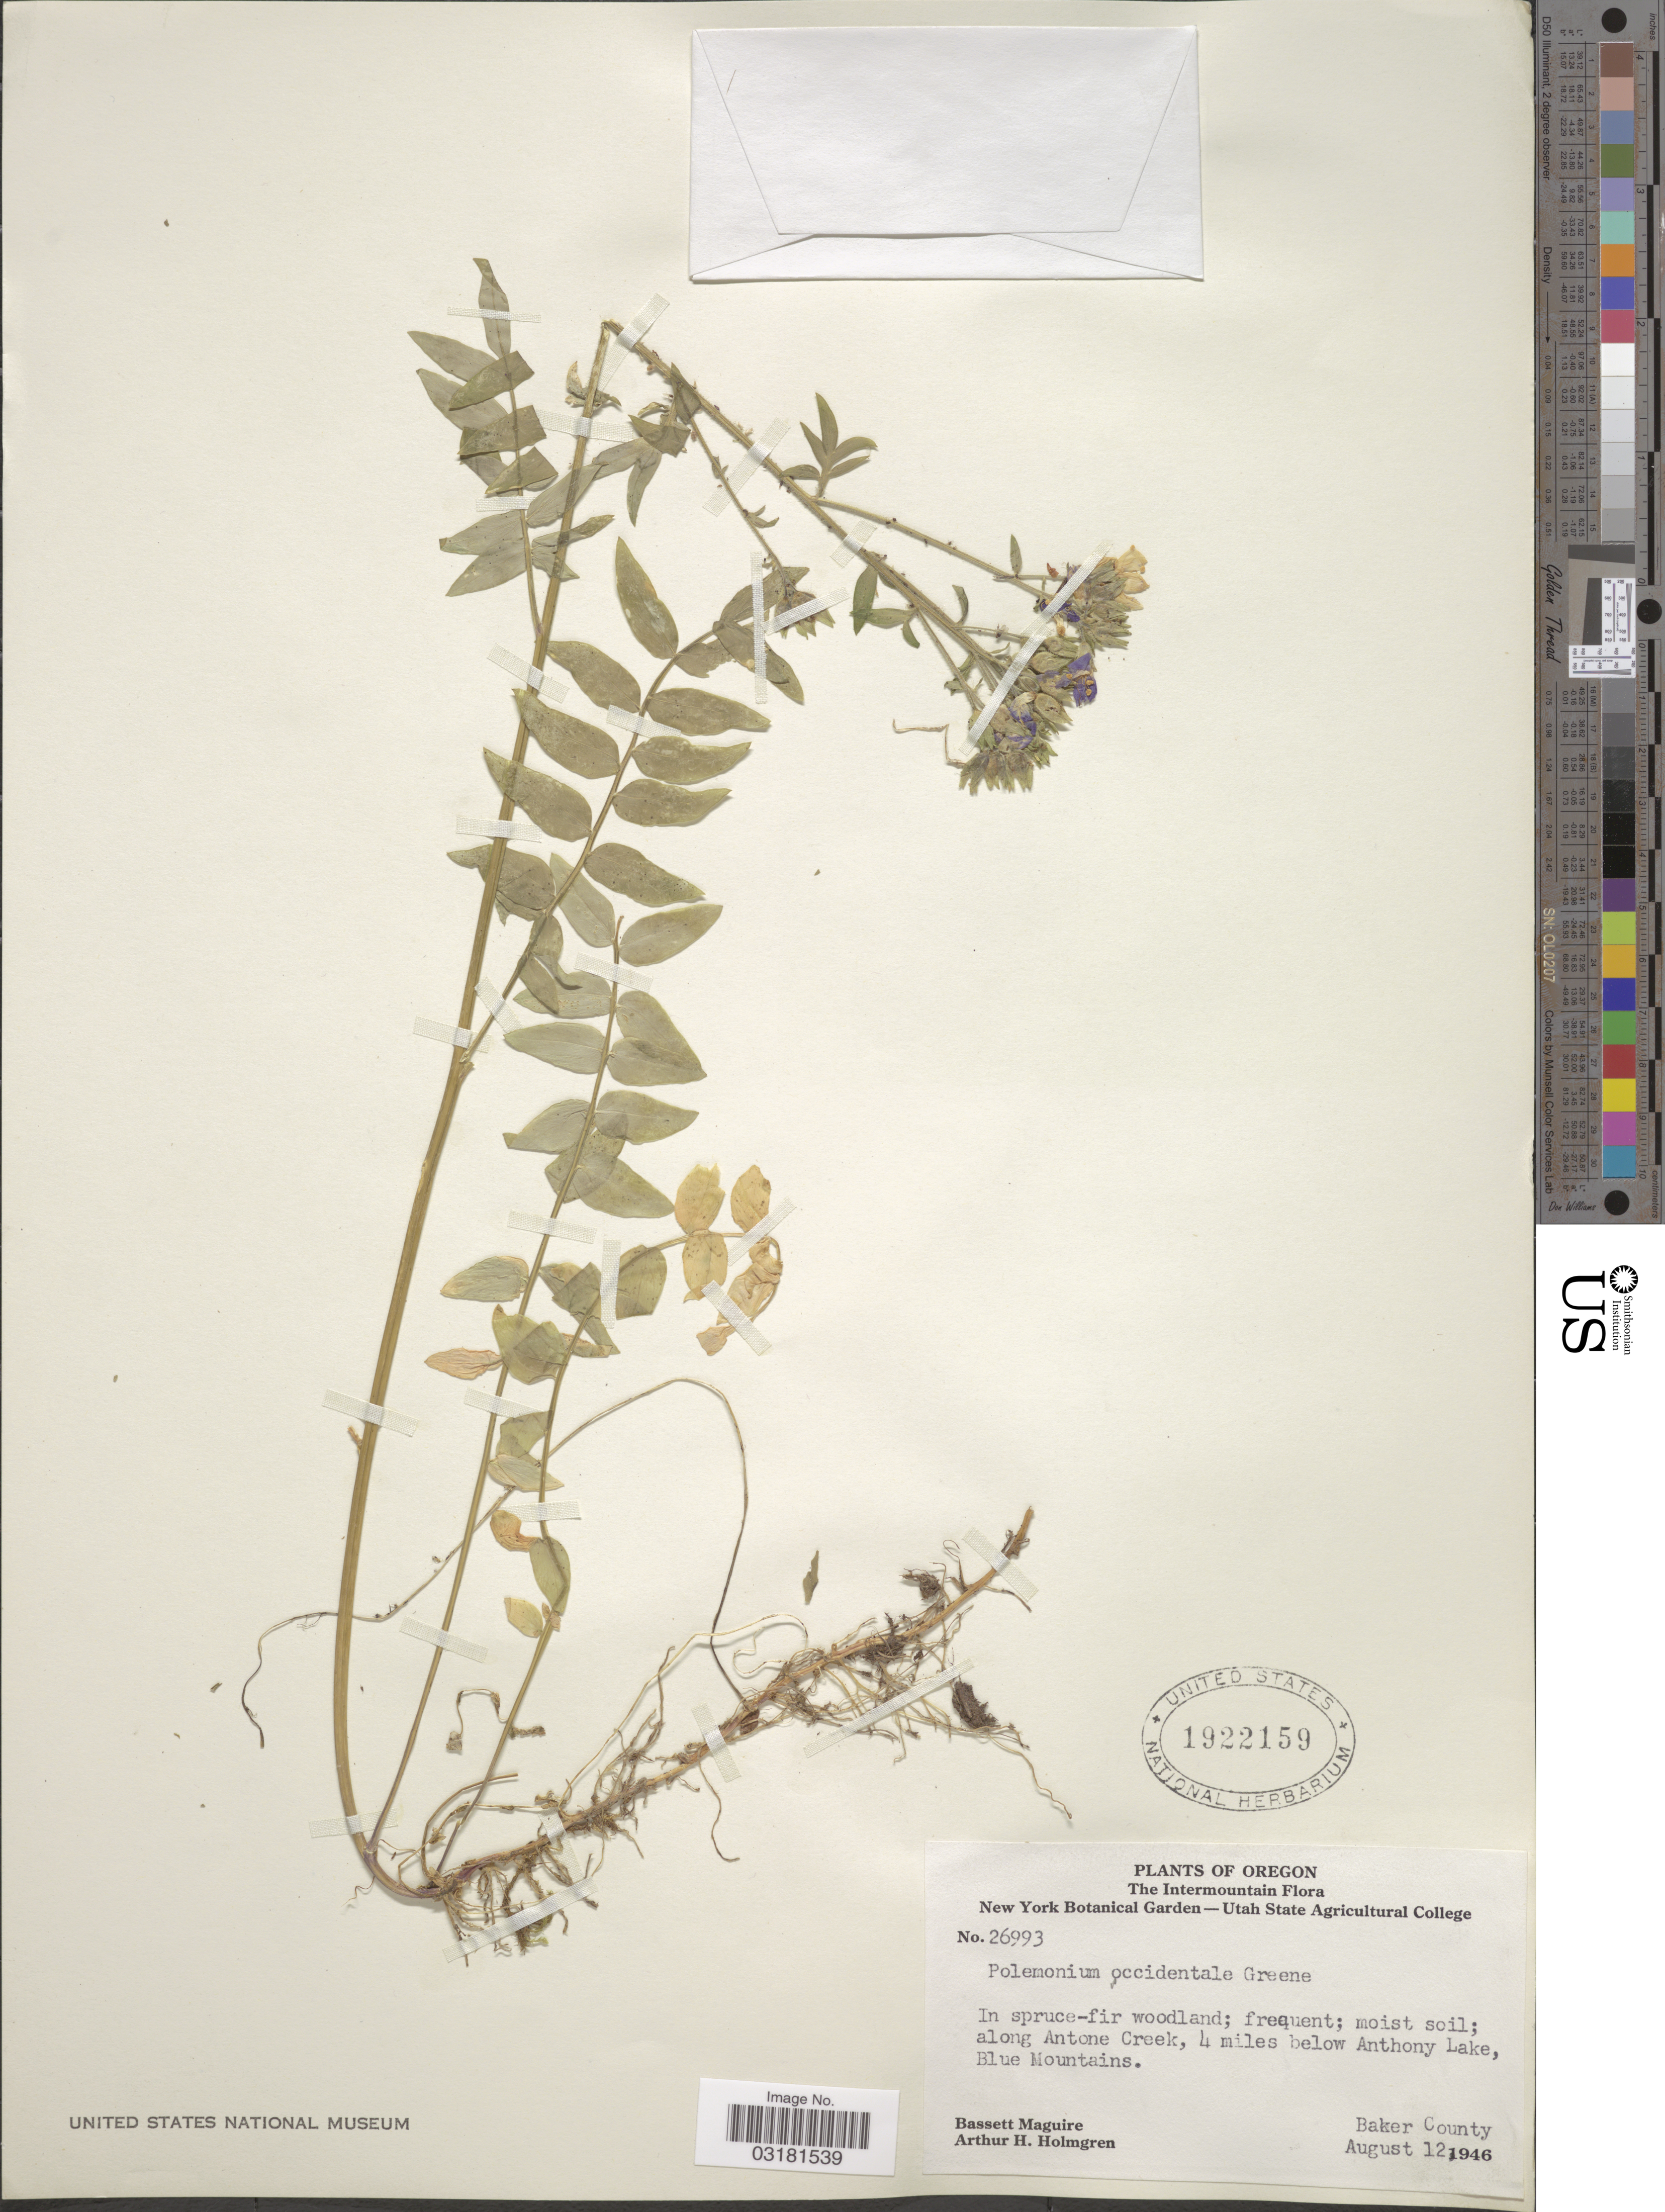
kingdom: Plantae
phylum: Tracheophyta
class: Magnoliopsida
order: Ericales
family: Polemoniaceae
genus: Polemonium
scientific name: Polemonium occidentale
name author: Greene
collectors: B. Maguire & A. H. Holmgren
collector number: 26993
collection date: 1946-08-12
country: United States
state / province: Oregon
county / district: Baker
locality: The Intermountain, along Antone Creek, 4 miles below Anthony Lake, Blue Mountains. Baker County.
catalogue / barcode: US 1922159